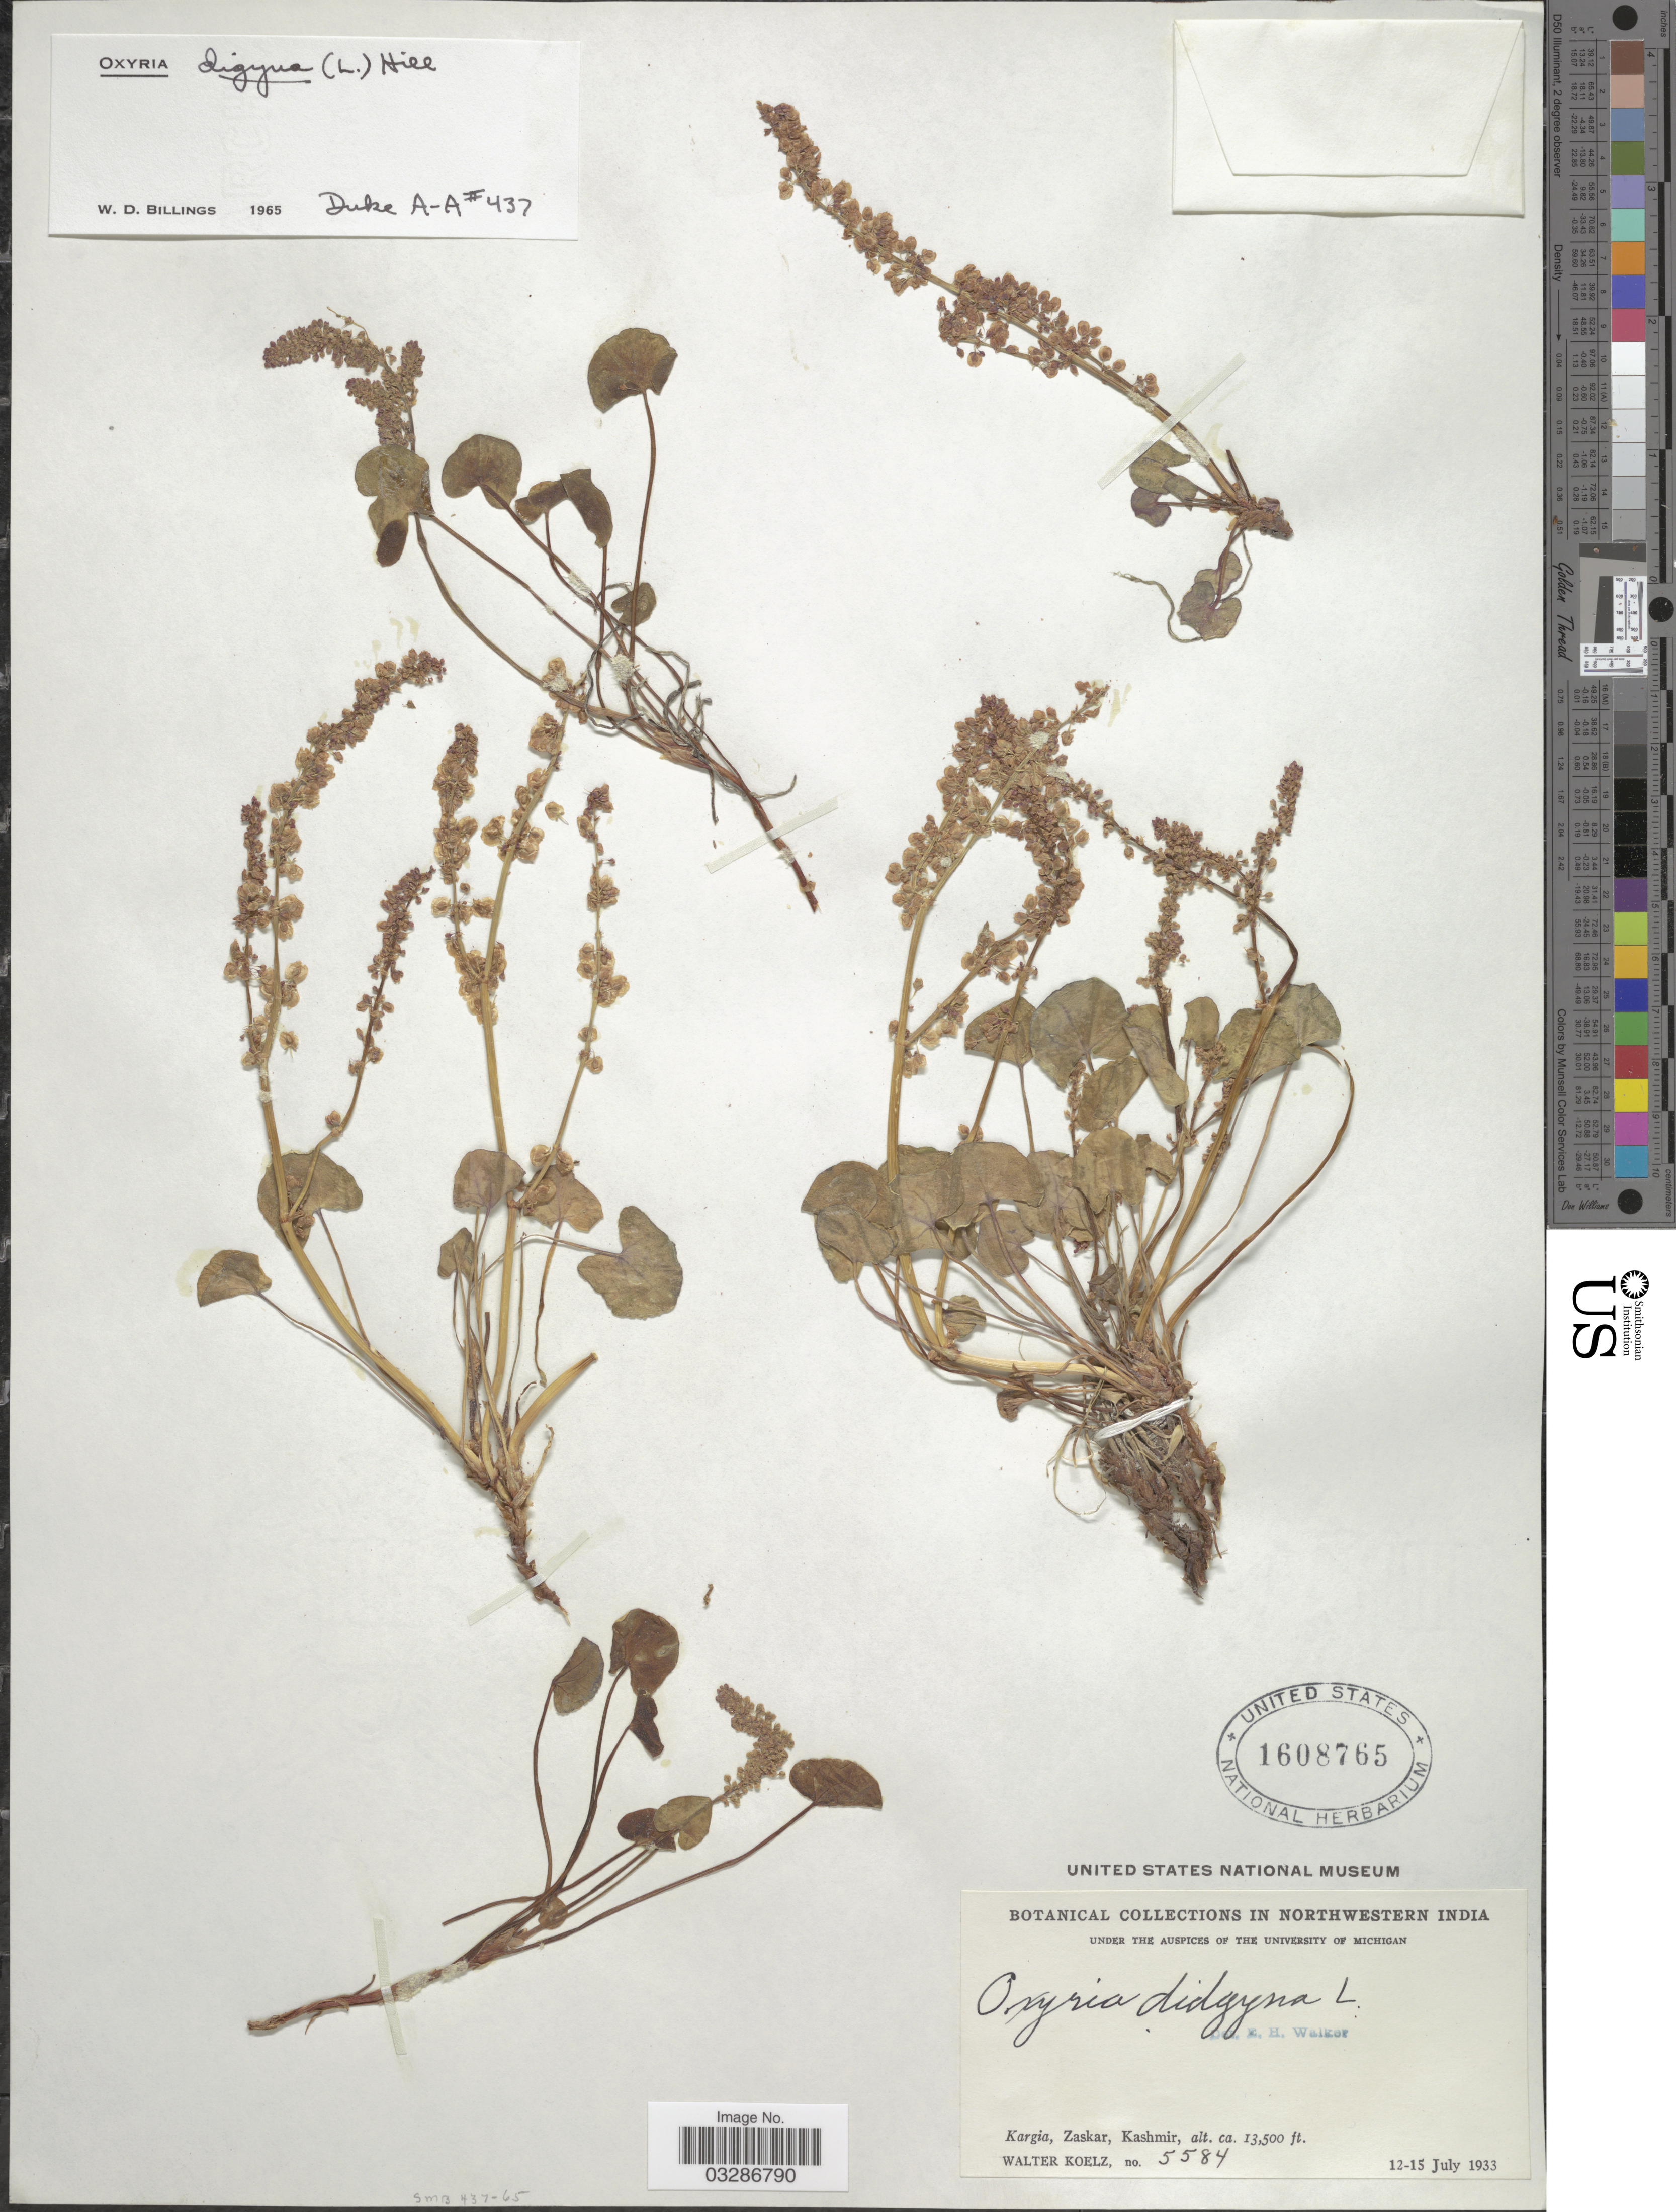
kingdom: Plantae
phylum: Tracheophyta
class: Magnoliopsida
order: Caryophyllales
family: Polygonaceae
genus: Oxyria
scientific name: Oxyria digyna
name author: (L.) Hill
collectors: W. N. Koelz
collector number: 5584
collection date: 1933-07-12/1933-07-15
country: India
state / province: Jammu and Kashmir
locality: Northwestern India. Kargia, Zaskar, Kashmir.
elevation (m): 4115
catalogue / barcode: US 1608765